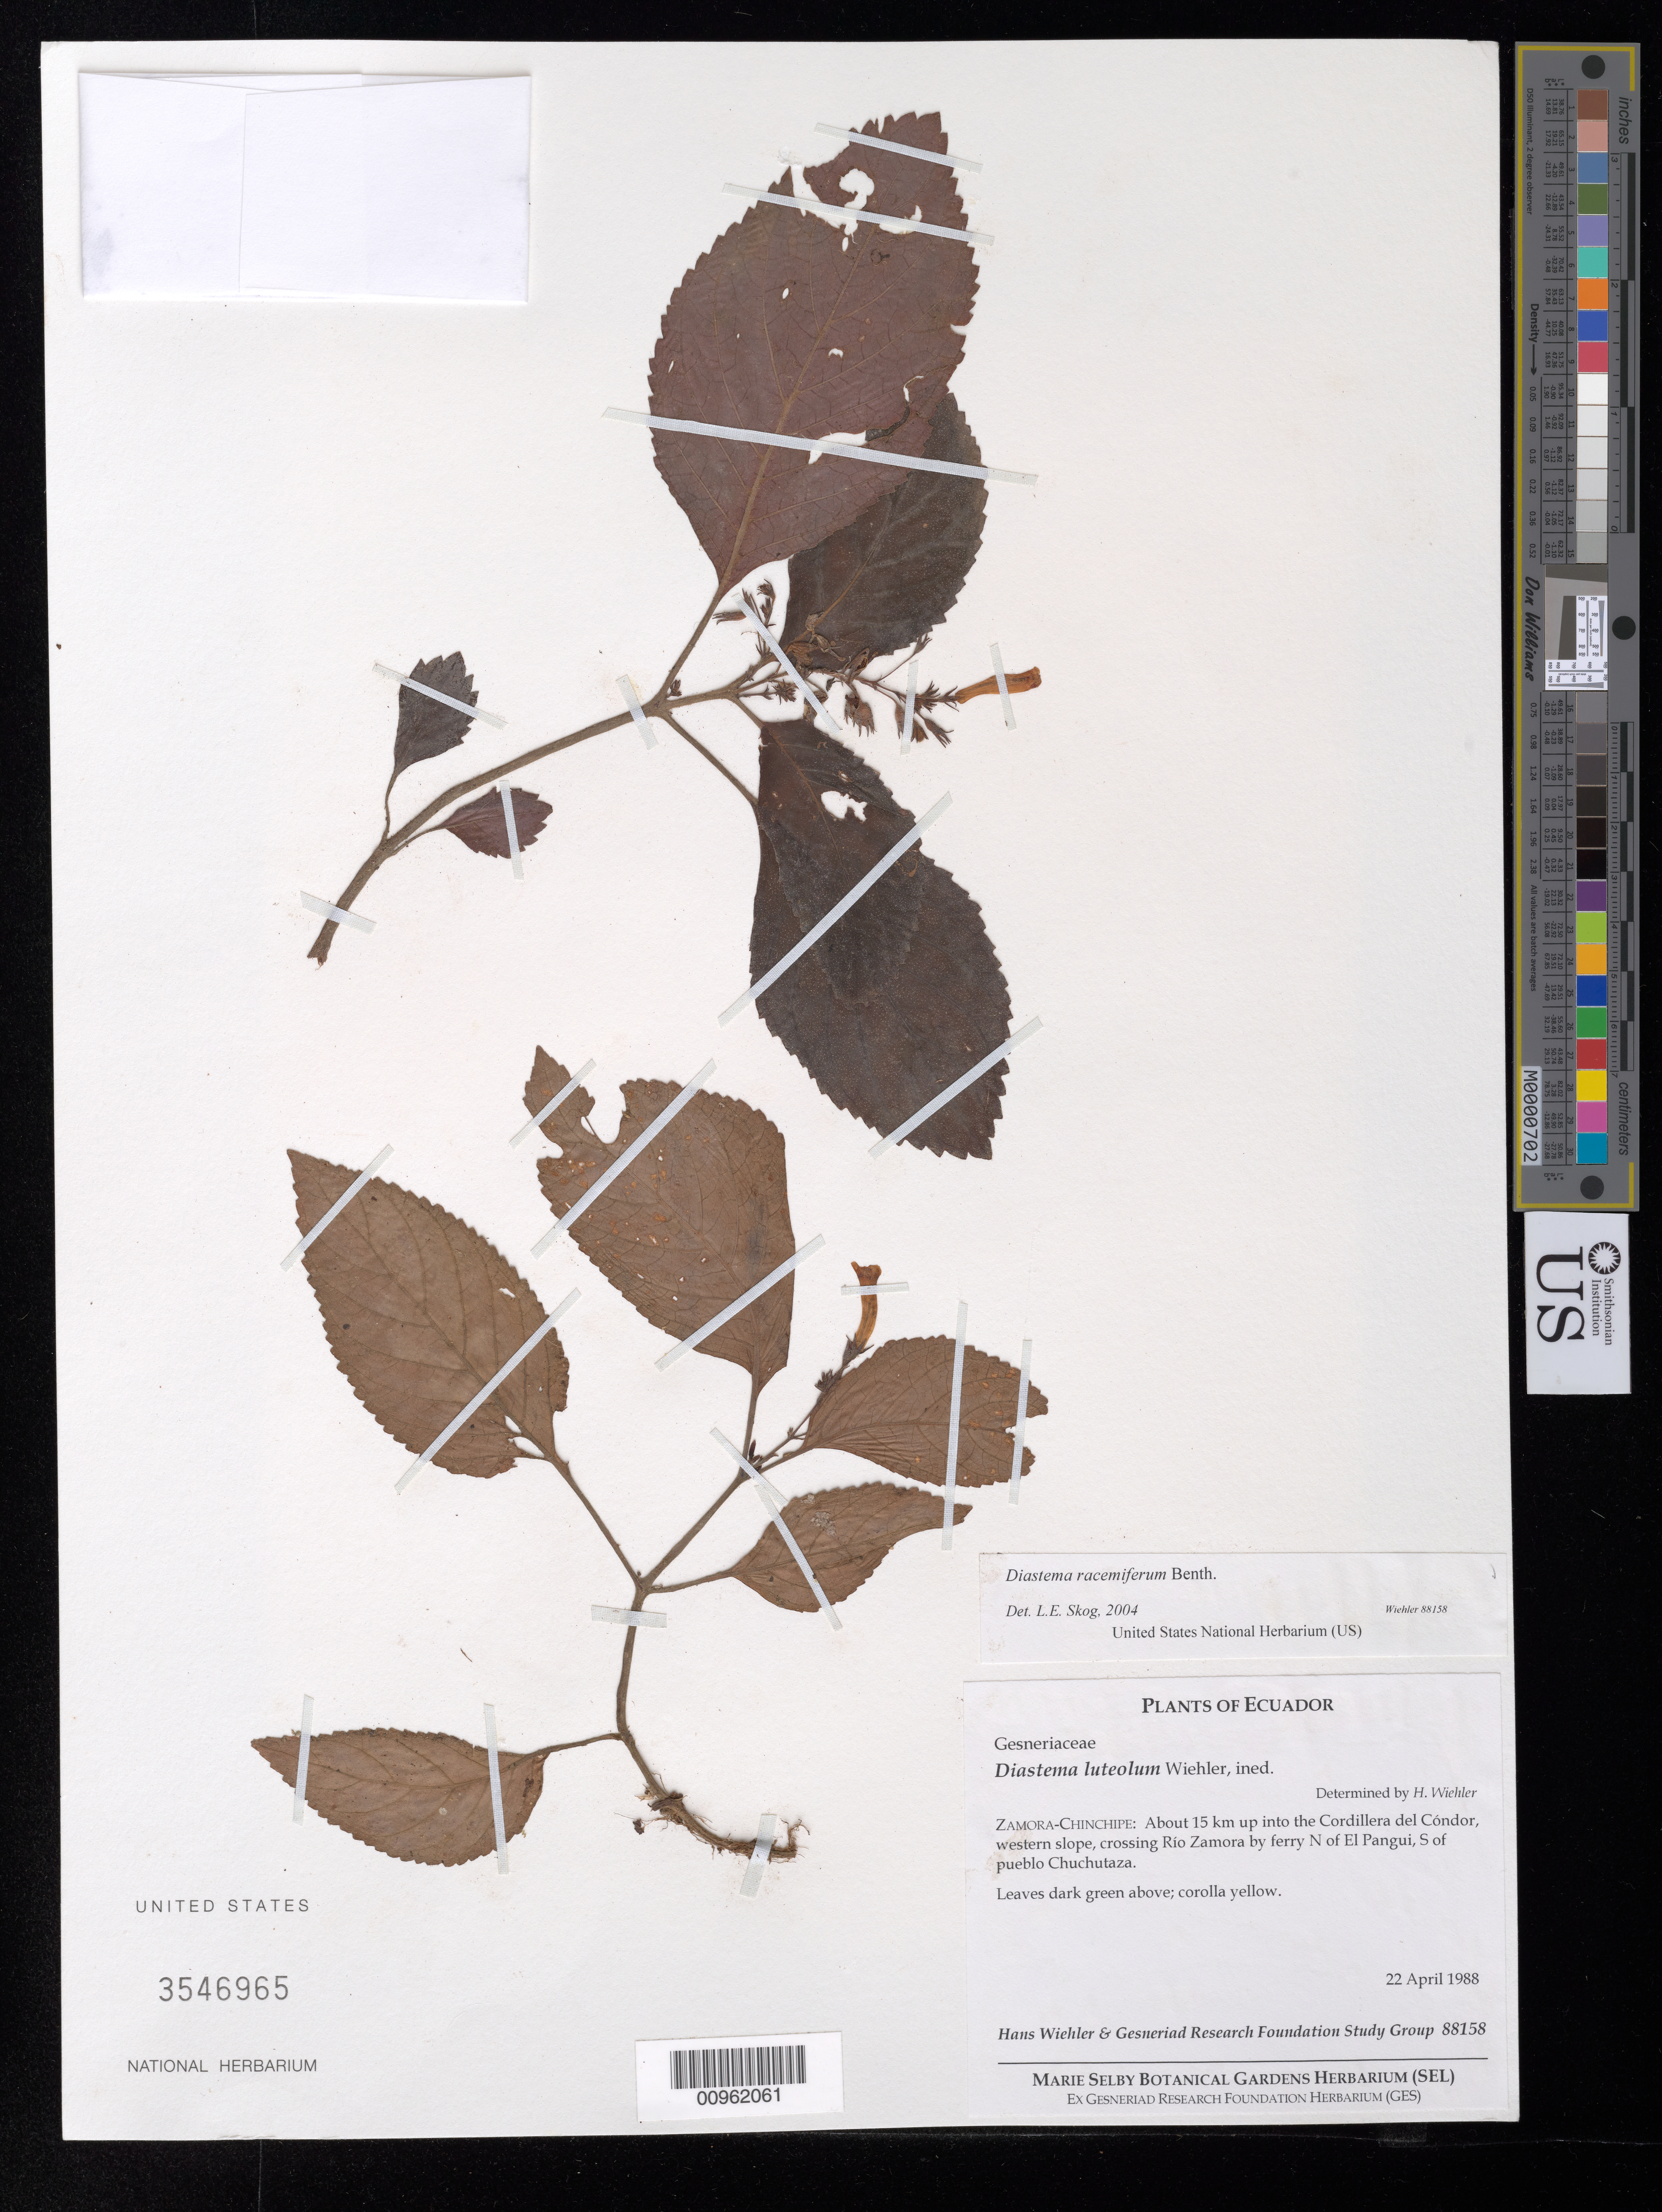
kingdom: Plantae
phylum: Tracheophyta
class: Magnoliopsida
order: Lamiales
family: Gesneriaceae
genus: Diastema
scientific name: Diastema racemiferum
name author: Benth.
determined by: Skog, Laurence E.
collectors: H. J. Wiehler & GRF Study Group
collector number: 88158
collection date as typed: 22 Apr 1988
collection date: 1988-04-22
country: Ecuador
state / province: Morona-Santiago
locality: Morona-Santiago: about 15 km up into the Cordillera del Condór, western slope, crossing Rio Zamora by ferry N of El Pangui, S of pueblo Chuchutaza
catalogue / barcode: US 3546965